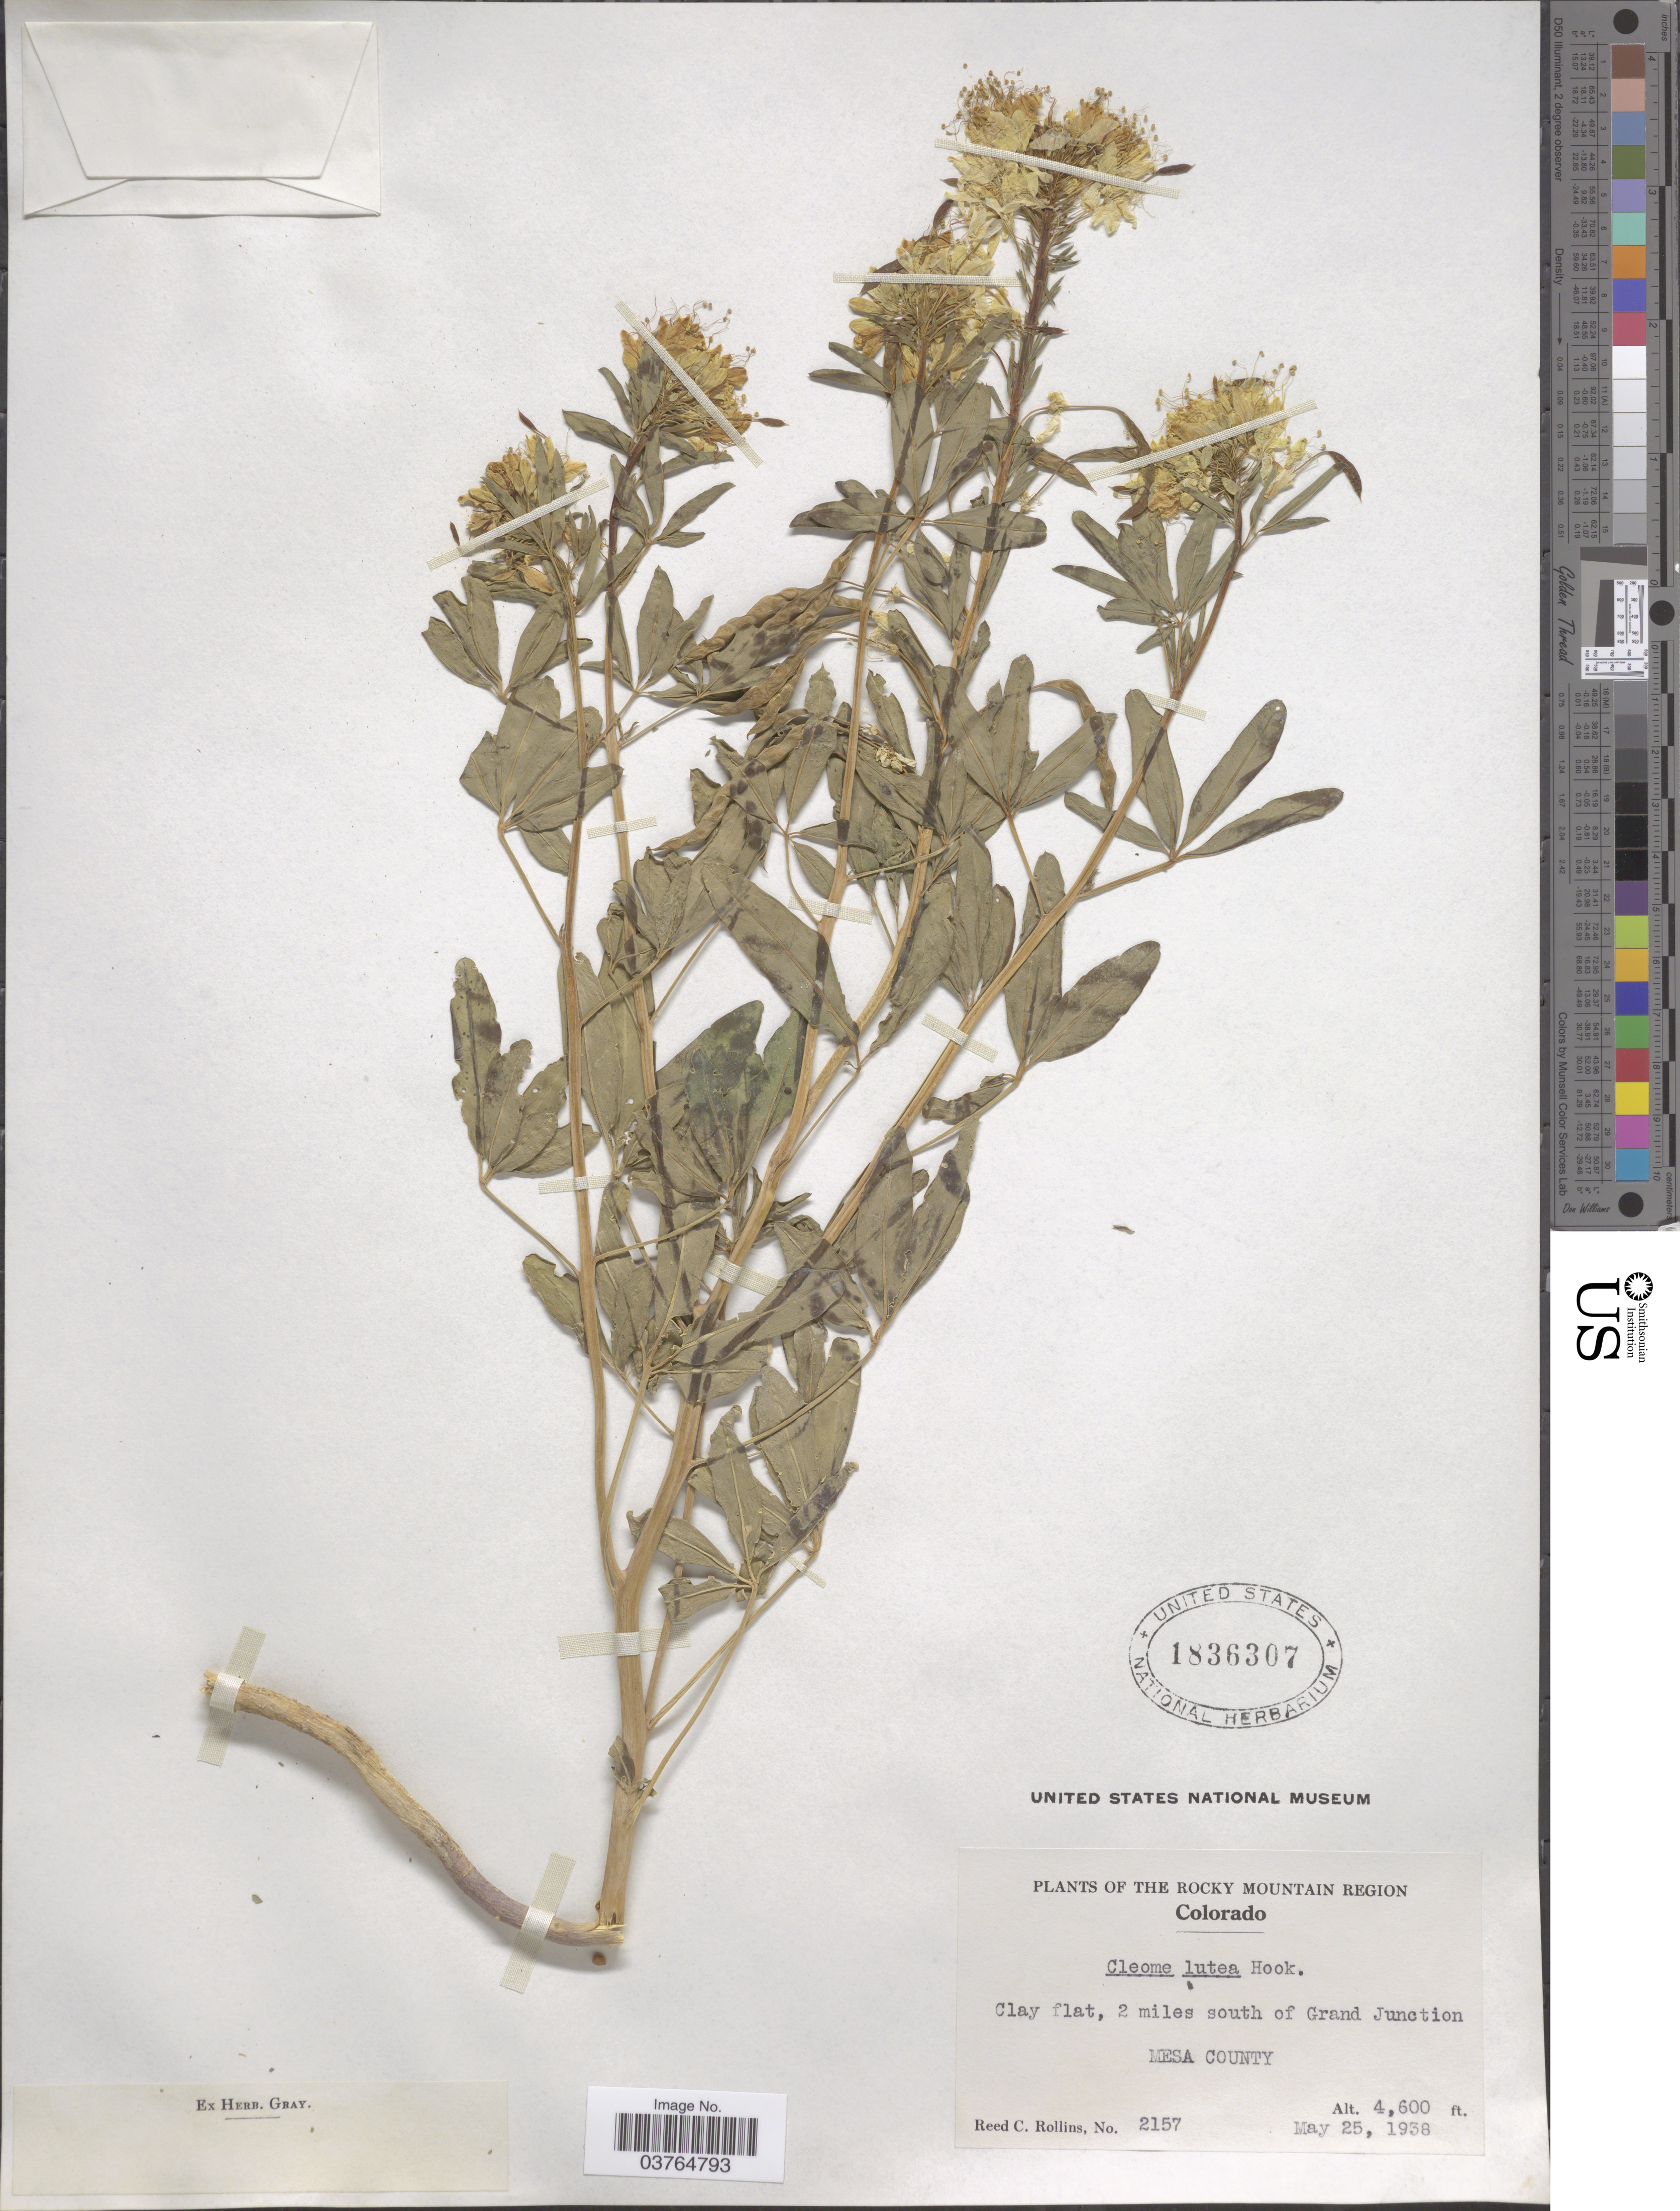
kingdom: Plantae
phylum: Tracheophyta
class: Magnoliopsida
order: Brassicales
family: Cleomaceae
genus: Cleomella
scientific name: Cleomella lutea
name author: (Hook.) Roalson & J.C. Hall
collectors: R. C. Rollins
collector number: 2157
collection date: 1938-05-25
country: United States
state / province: Colorado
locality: The Rocky Mountain Region. 2 miles south of Grand Junction. Mesa County.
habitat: clay flat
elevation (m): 1402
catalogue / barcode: US 1836307